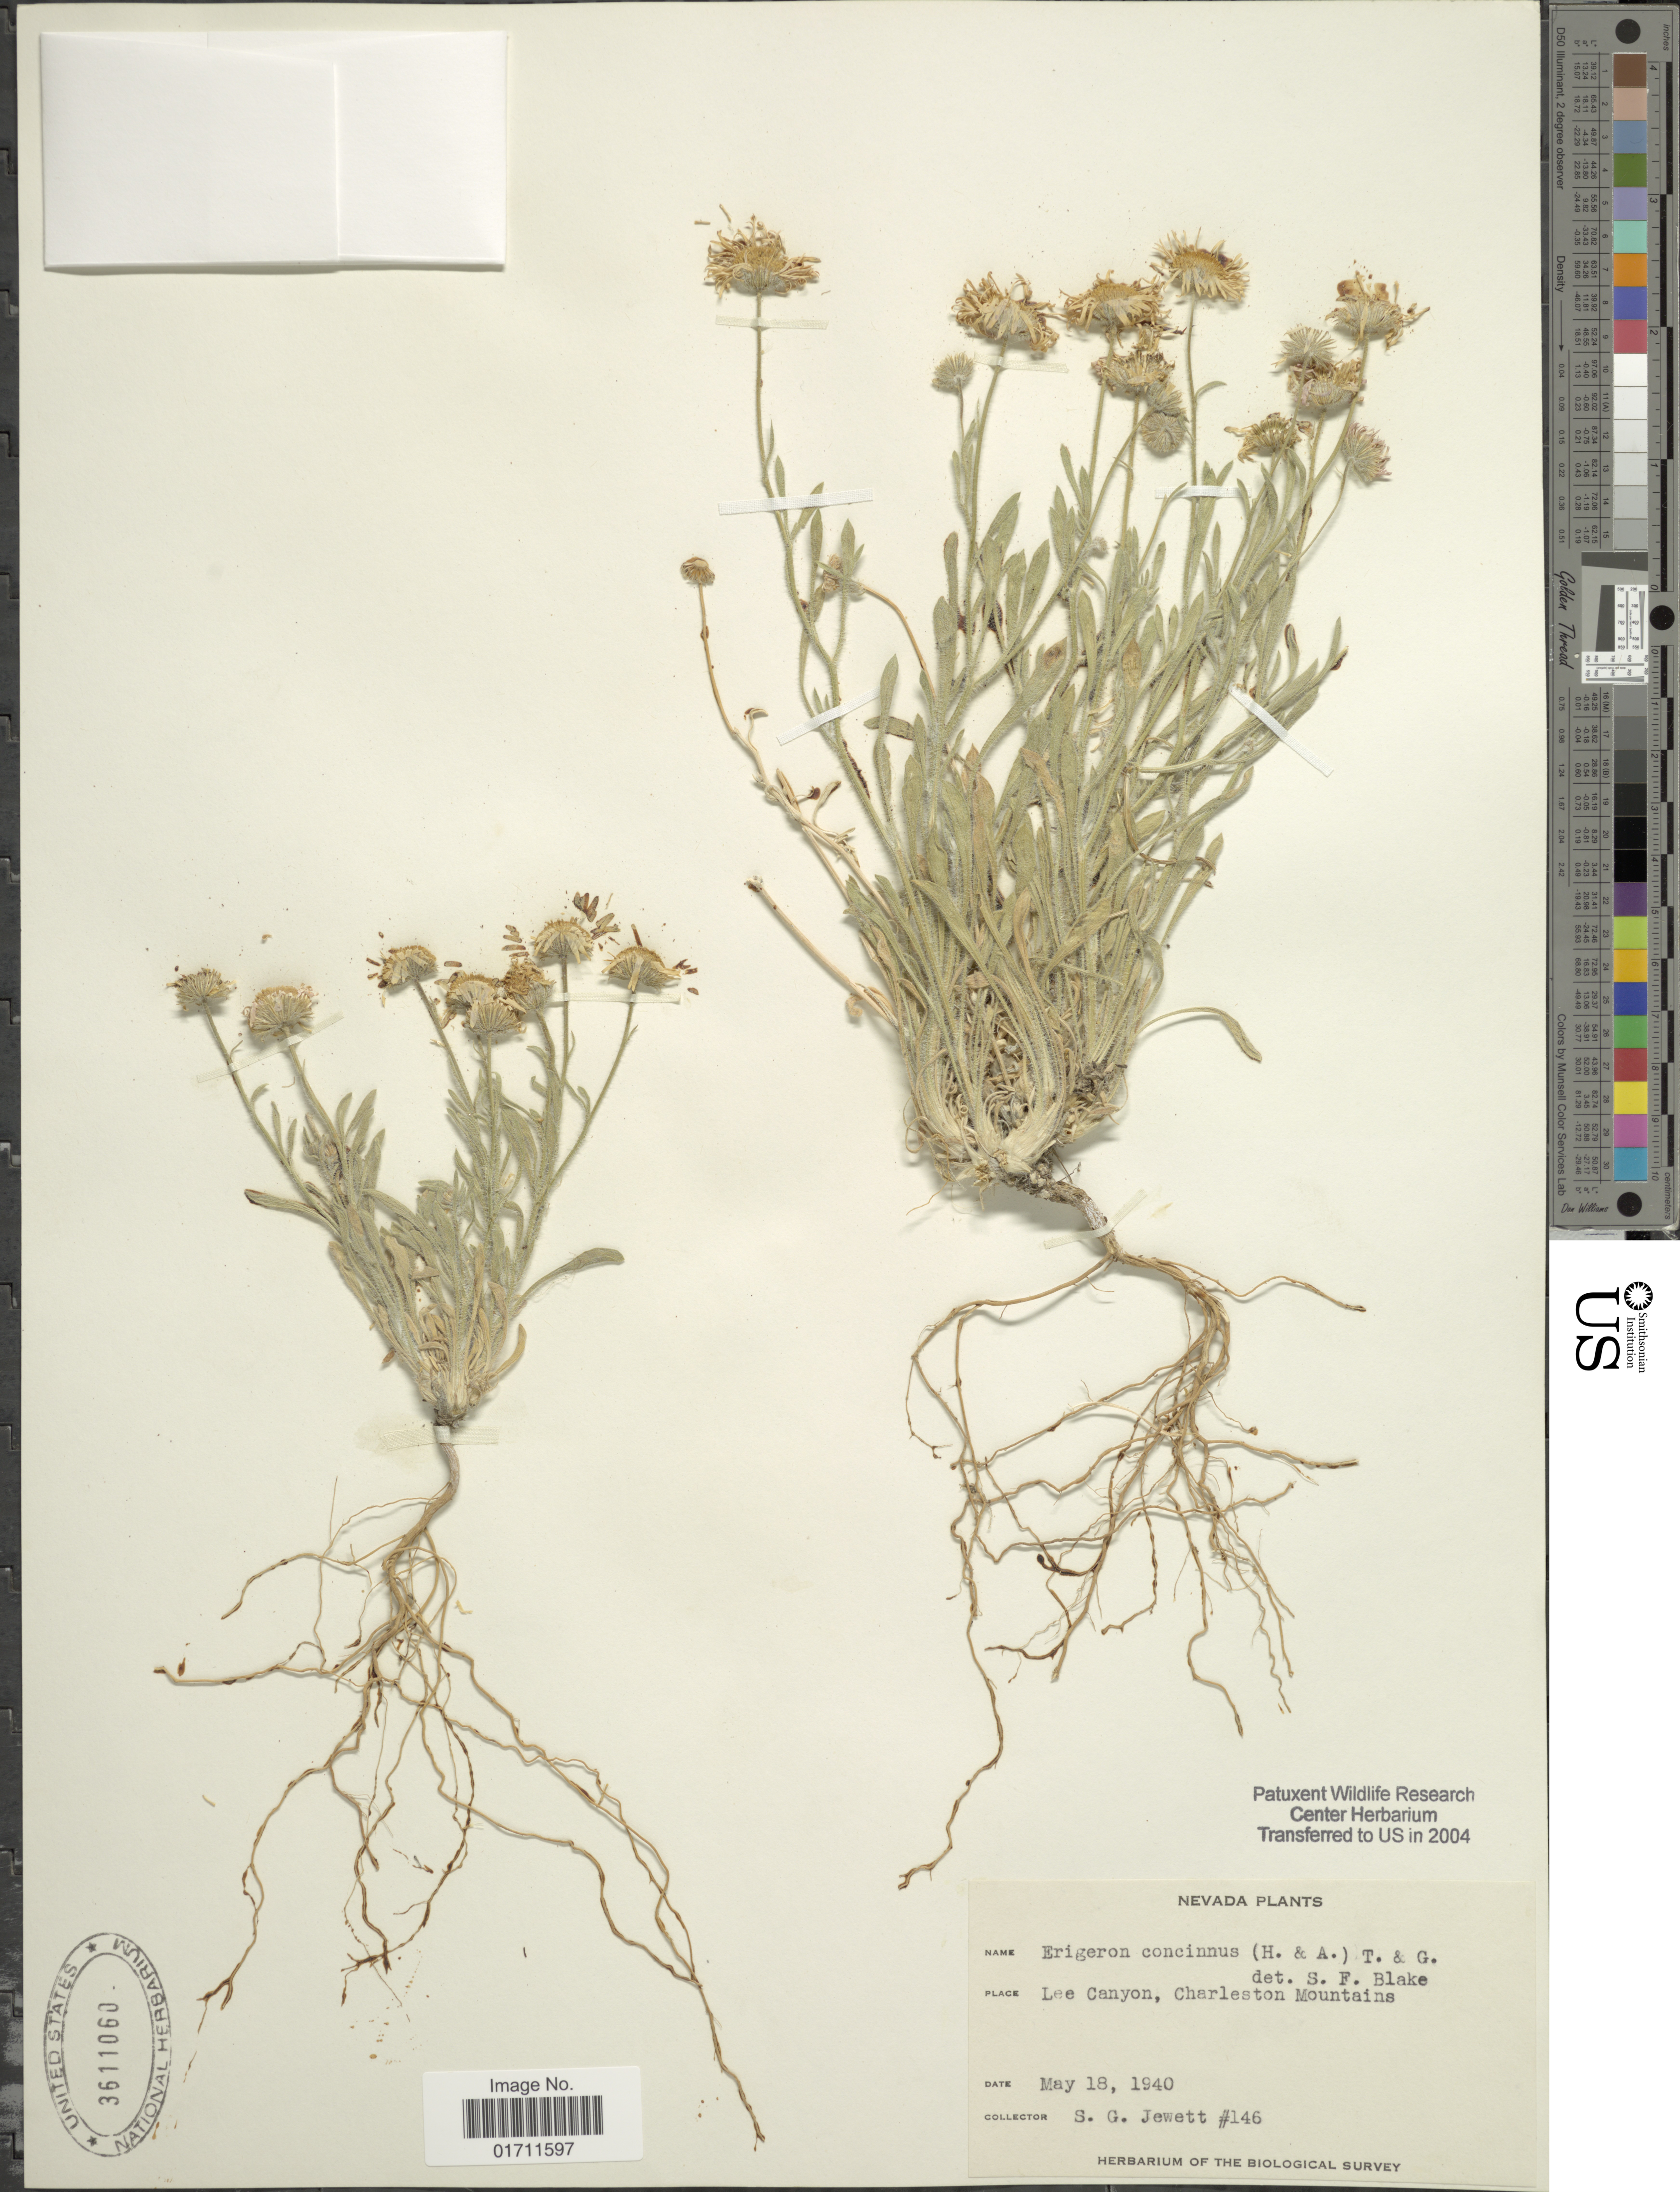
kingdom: Plantae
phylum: Tracheophyta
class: Magnoliopsida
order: Asterales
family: Asteraceae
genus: Erigeron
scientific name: Erigeron concinnus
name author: (Hook. & Arn.) Torr. & A. Gray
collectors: S. Jewett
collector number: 146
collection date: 1940-05-18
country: United States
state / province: Nevada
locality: Lee Canyon, Charleston Mountains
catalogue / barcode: US 3611060